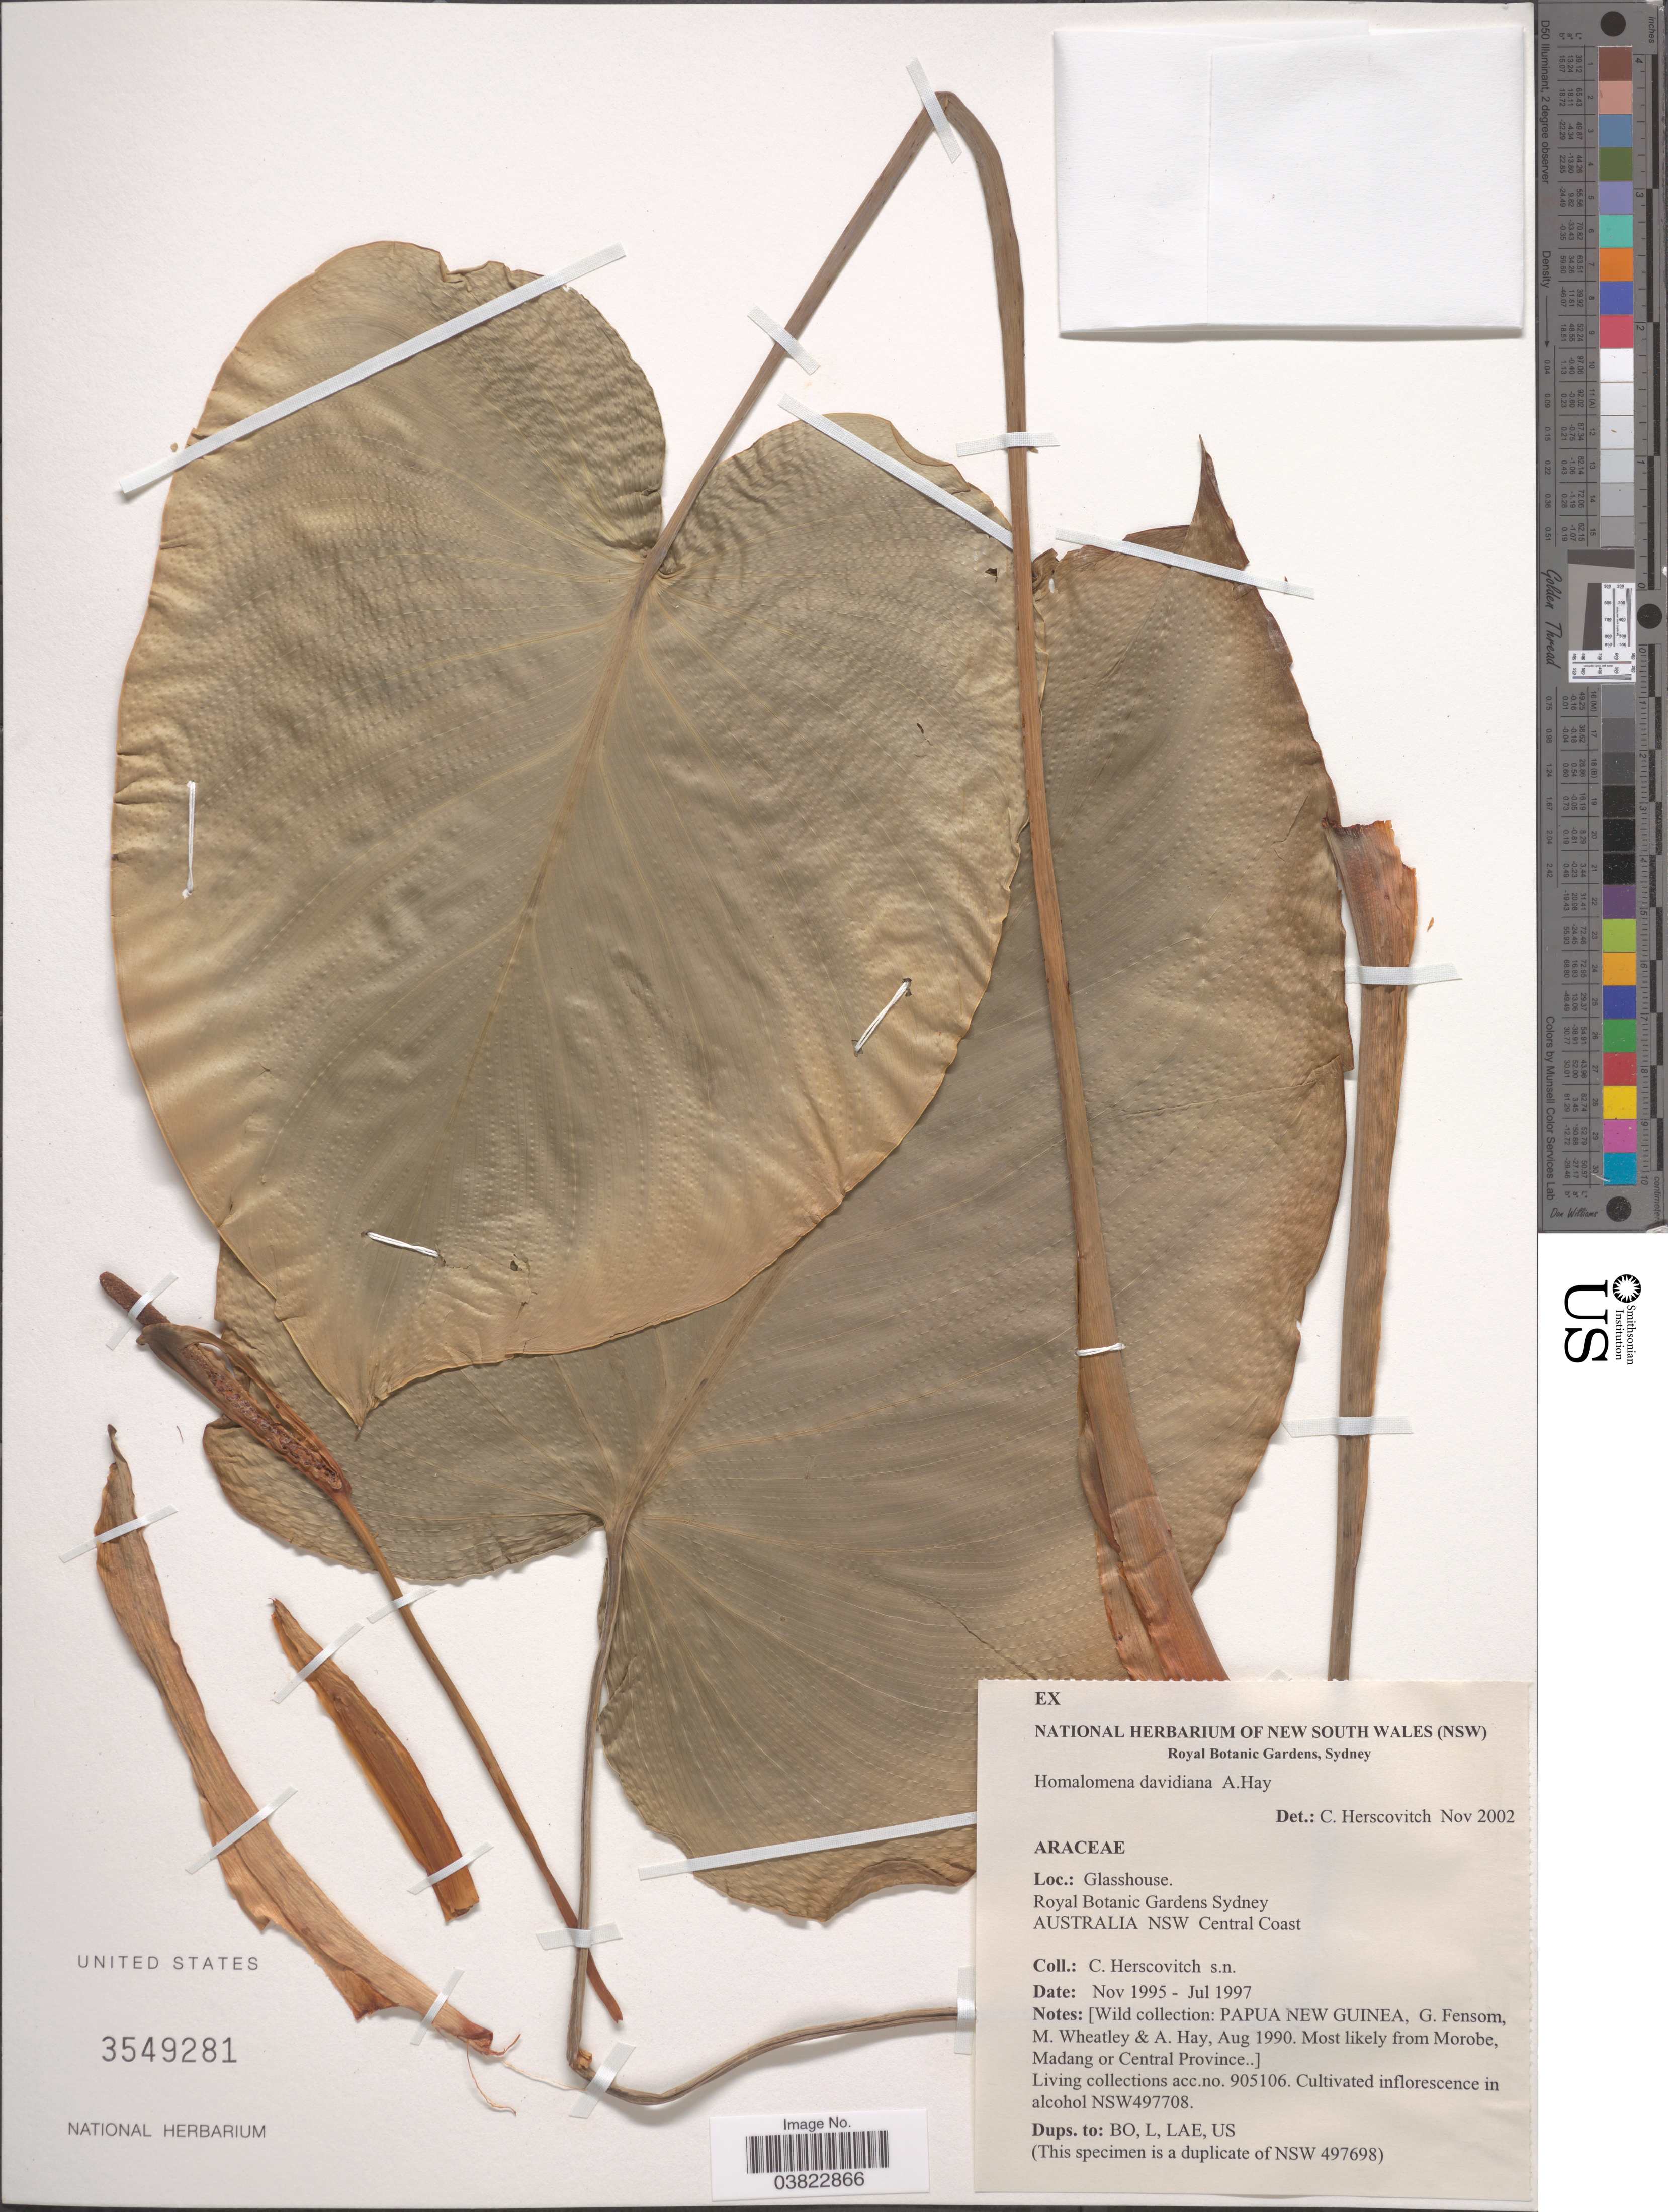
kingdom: Plantae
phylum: Tracheophyta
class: Liliopsida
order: Alismatales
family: Araceae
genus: Homalomena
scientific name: Homalomena davidiana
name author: A. Hay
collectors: C. Herscovitch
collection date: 1995-11/1997-07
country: Australia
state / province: New South Wales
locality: Glasshouse. Royal Botanic Gardens Sydney. Central Coast.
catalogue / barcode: US 3549281